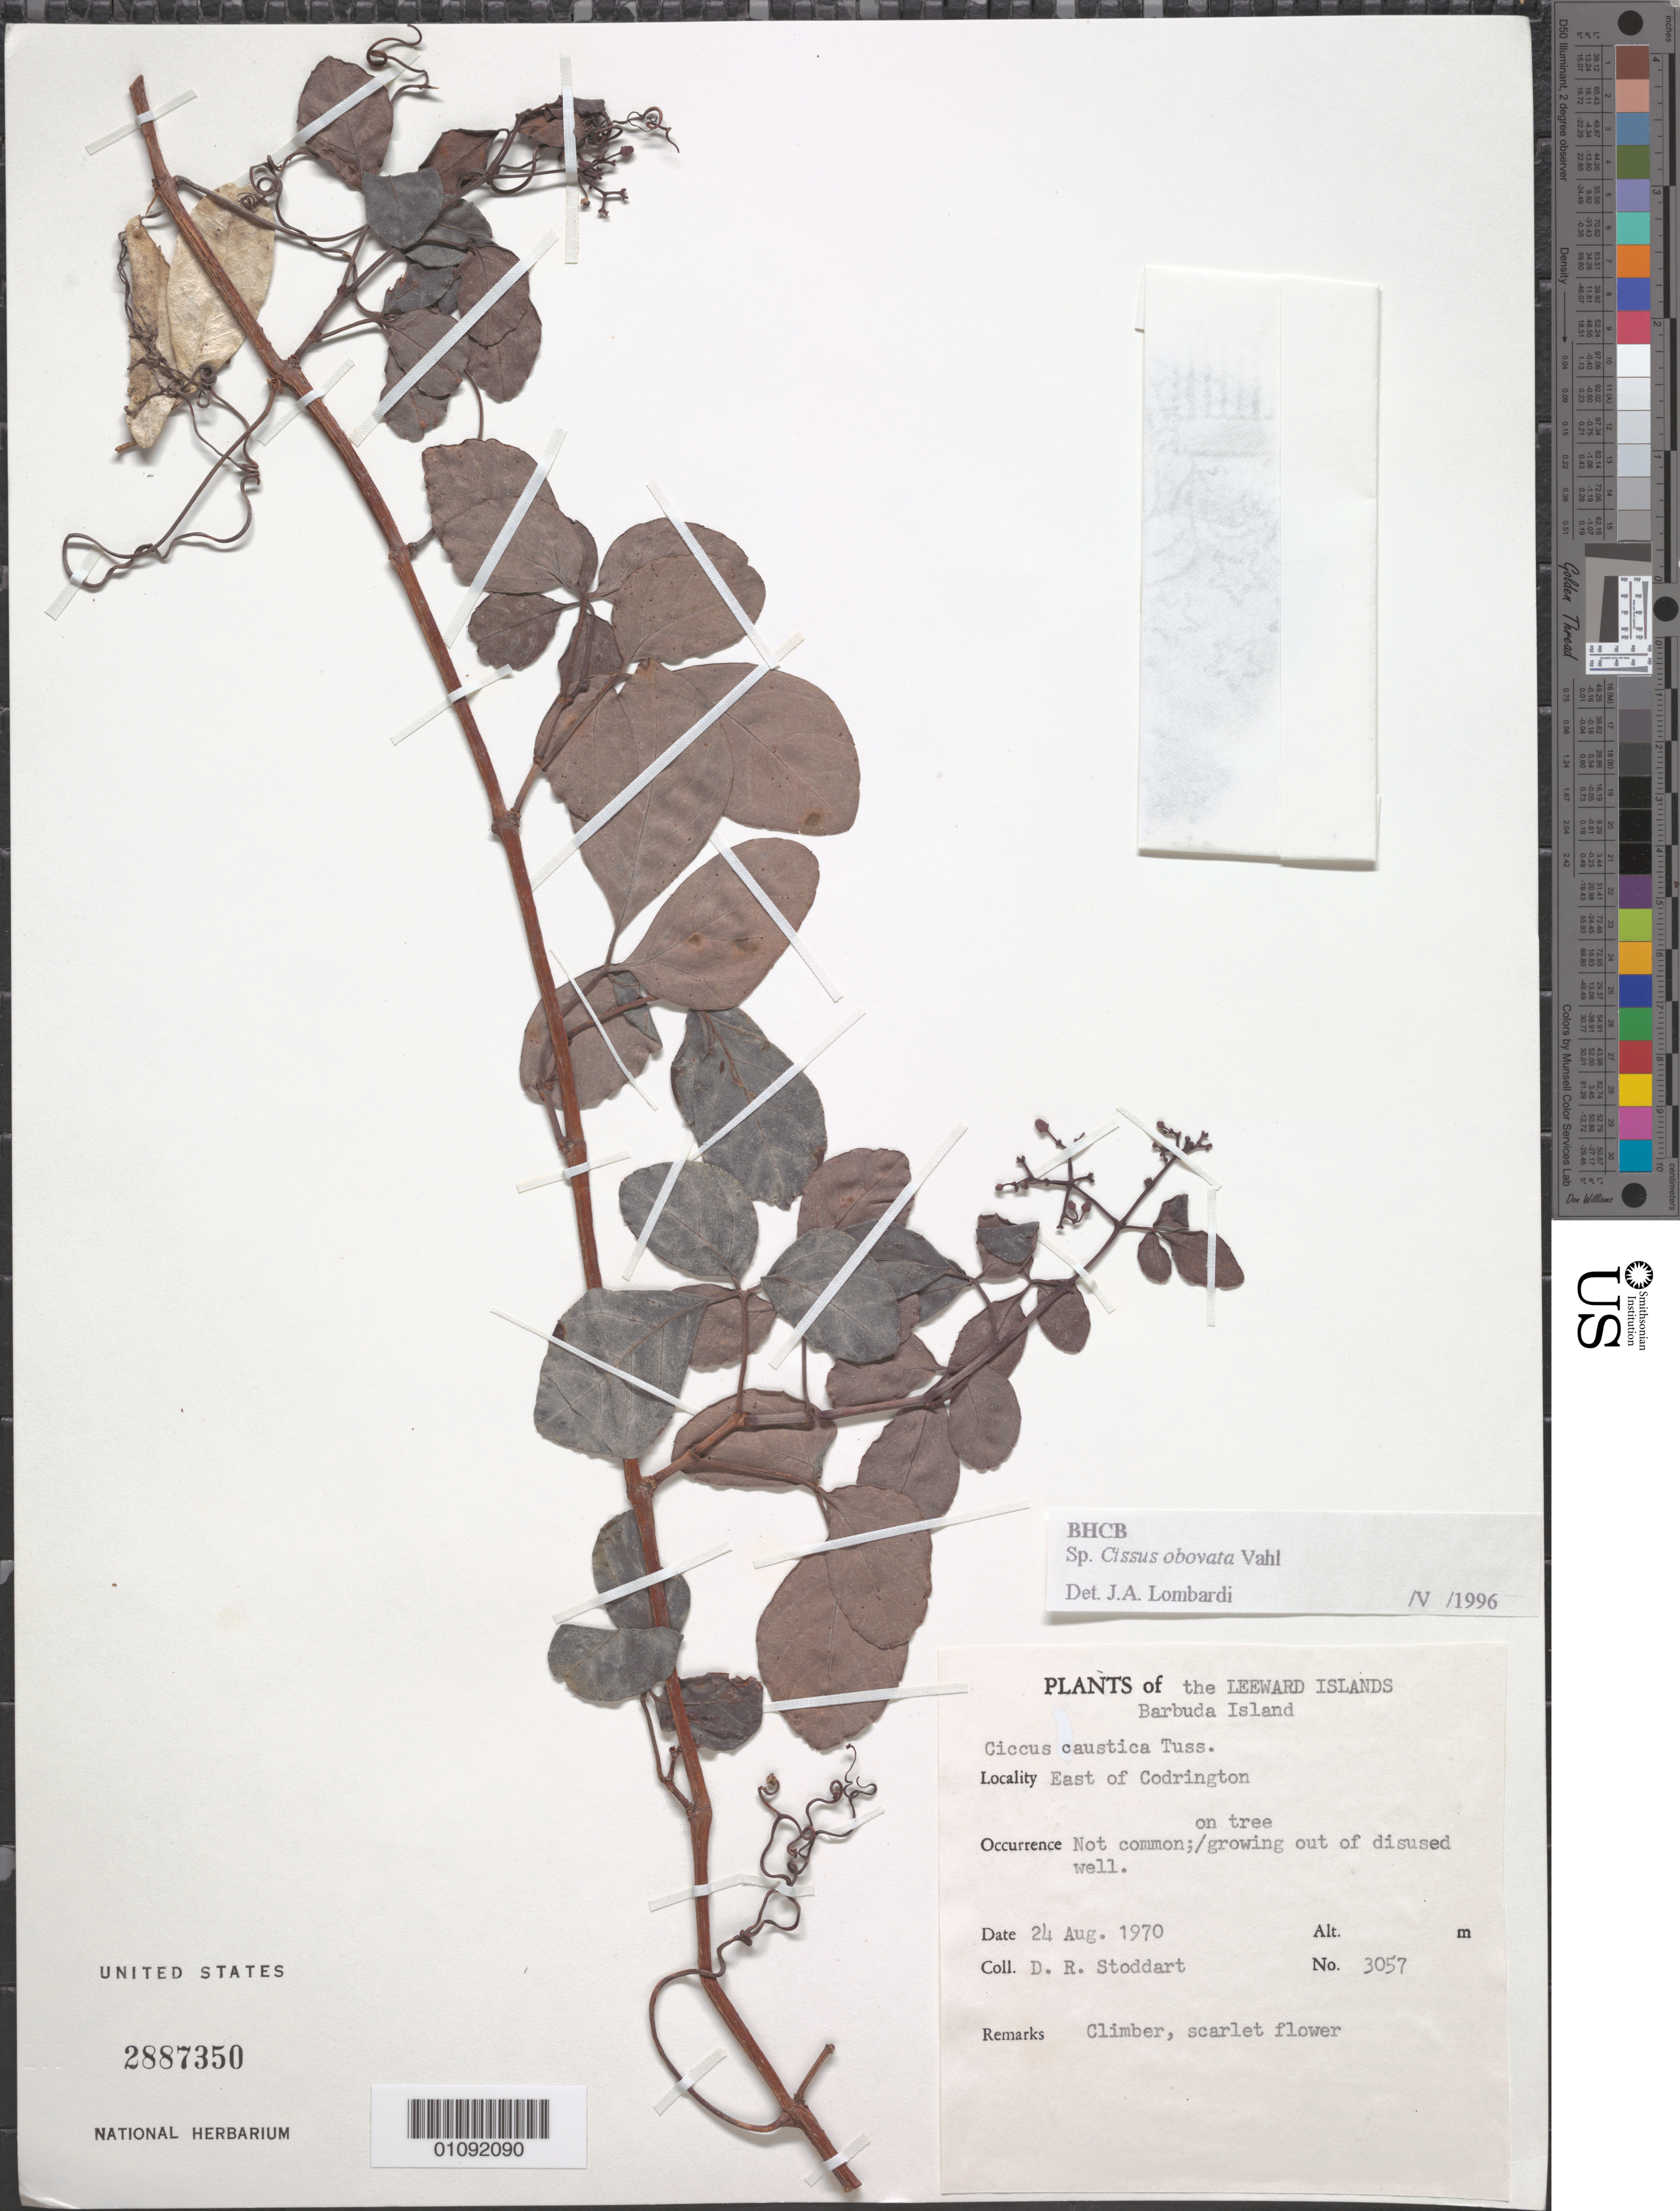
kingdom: Plantae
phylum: Tracheophyta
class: Magnoliopsida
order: Vitales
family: Vitaceae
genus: Cissus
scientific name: Cissus obovata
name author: Vahl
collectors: D. R. Stoddart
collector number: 3057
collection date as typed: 24 Aug 1970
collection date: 1970-08-24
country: Antigua and Barbuda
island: Barbuda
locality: E of Codrington, Barbuda Island.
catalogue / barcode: US 2887350